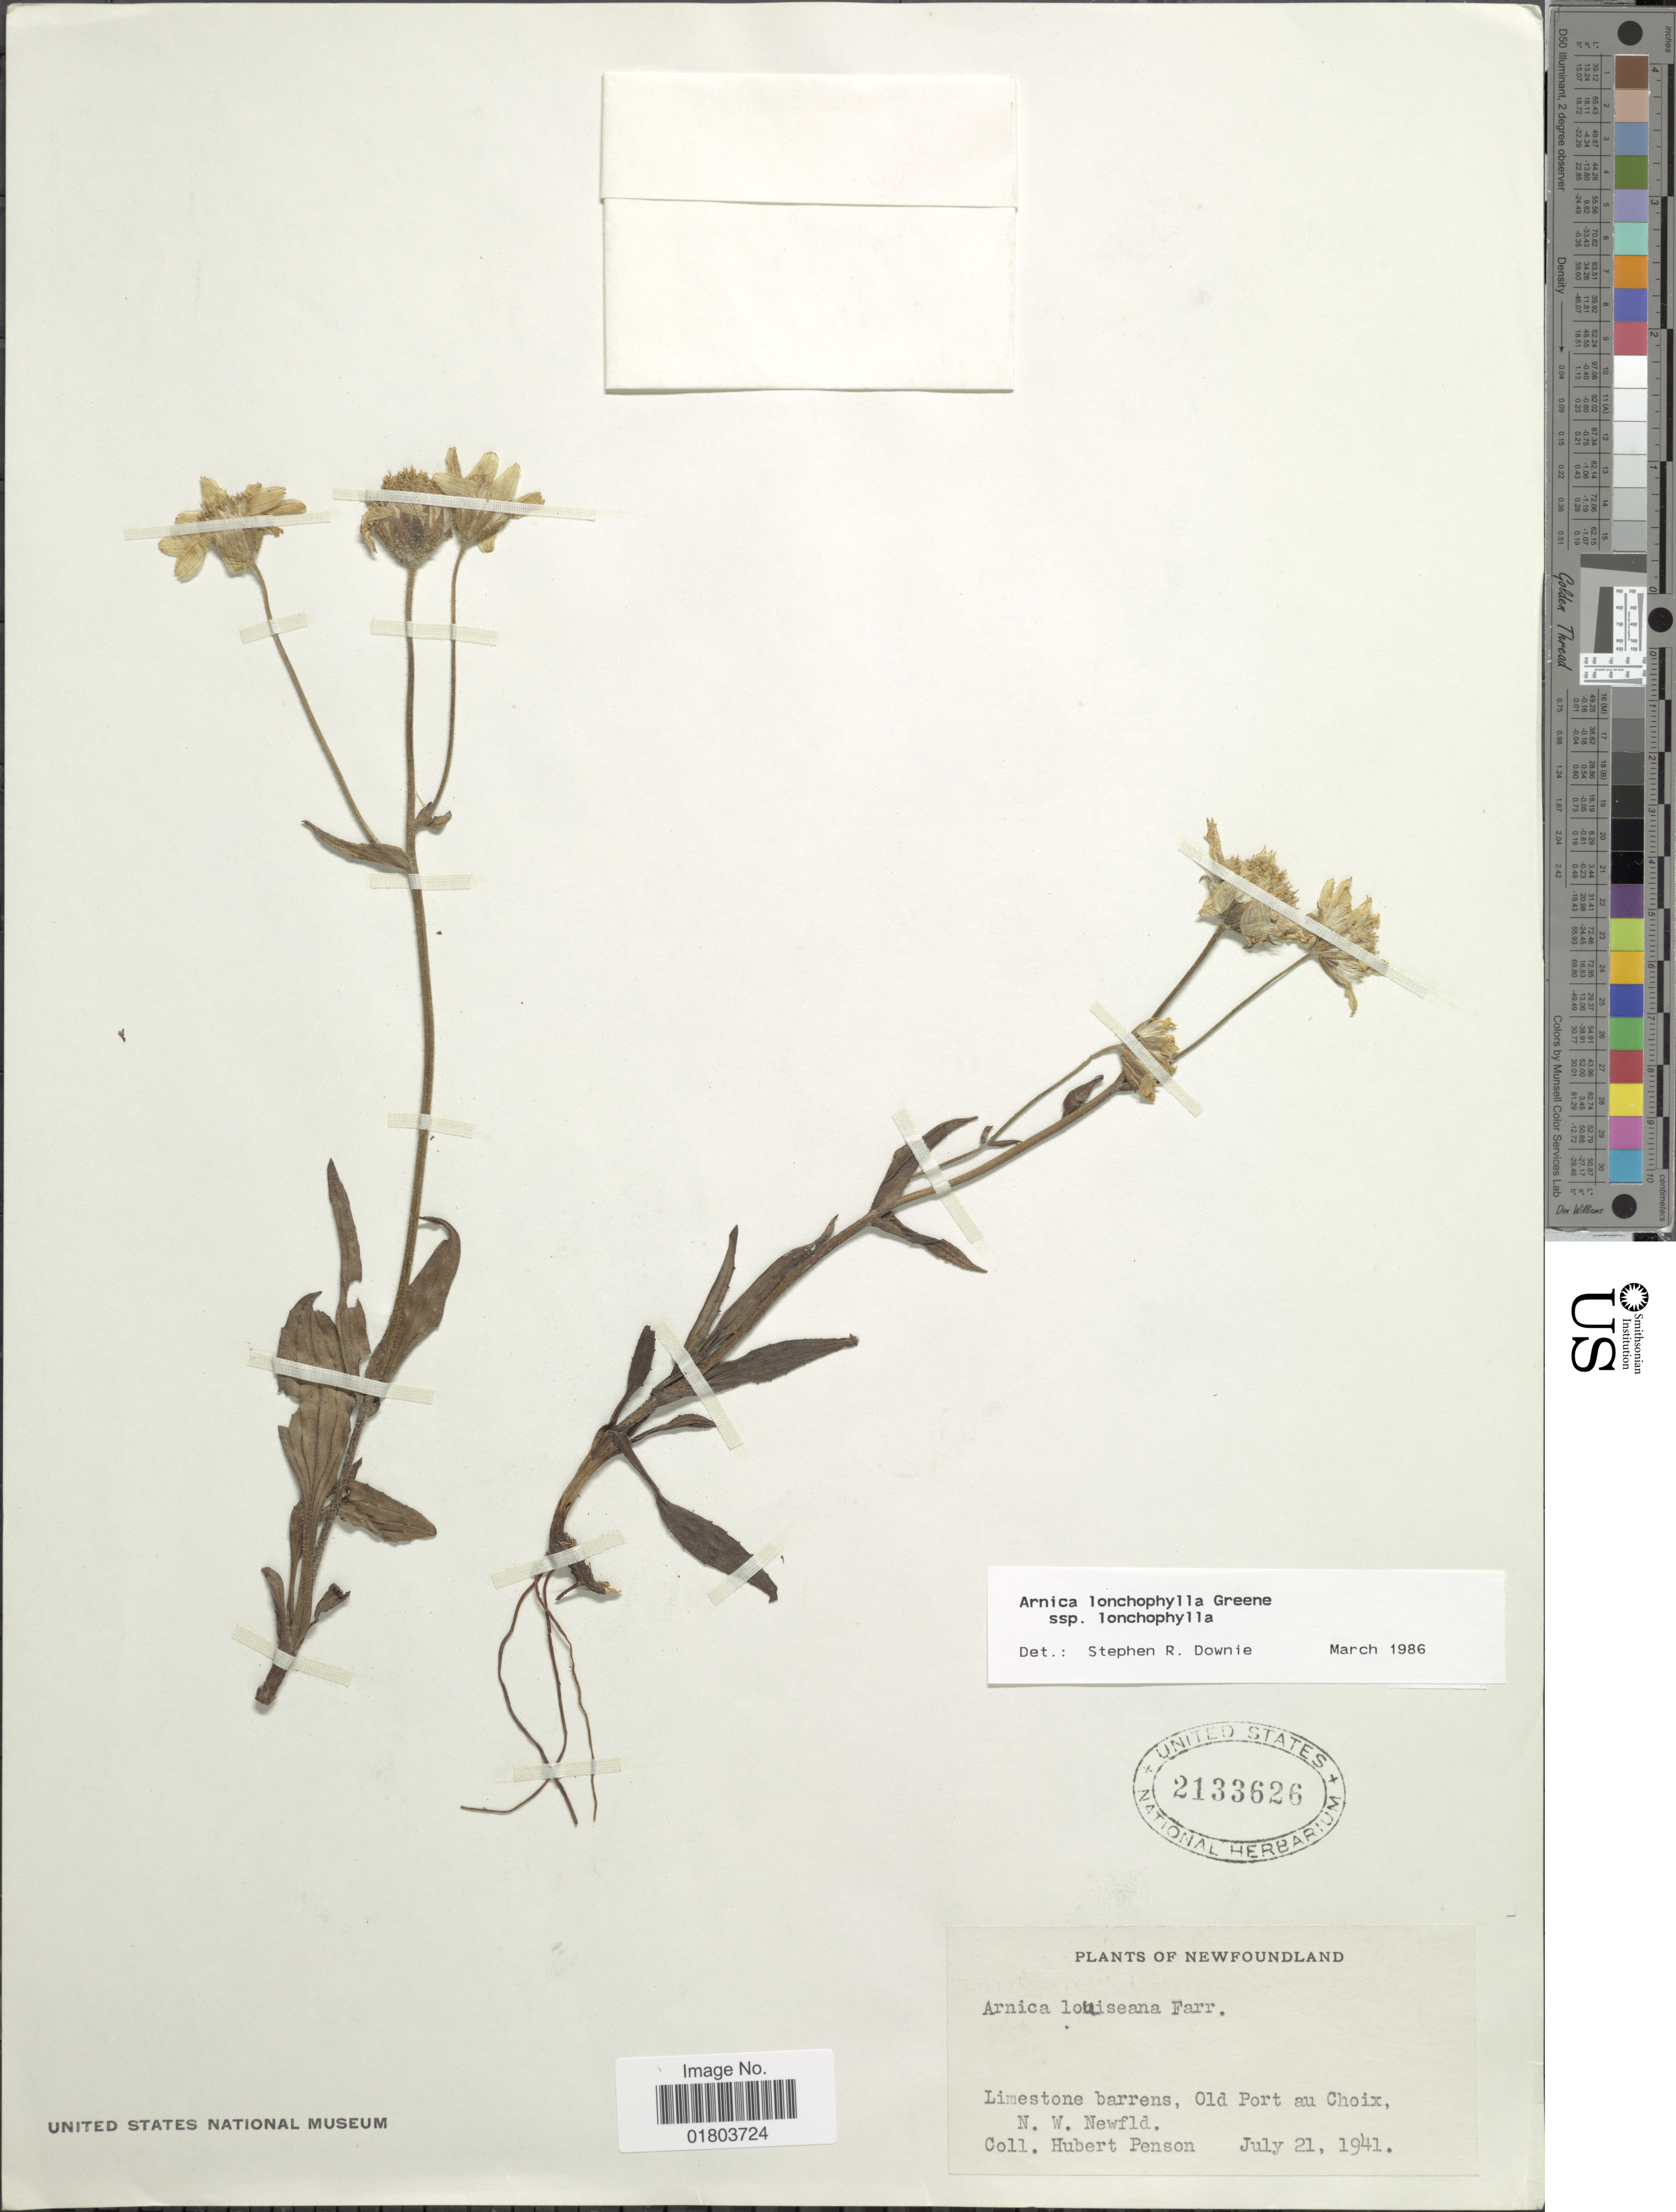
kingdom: Plantae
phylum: Tracheophyta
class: Magnoliopsida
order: Asterales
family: Asteraceae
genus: Arnica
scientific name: Arnica lonchophylla subsp. lonchophylla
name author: Greene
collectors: H. Penson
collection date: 1941-07-21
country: Canada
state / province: Newfoundland and Labrador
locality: Limestone barrens, Old Port au Choix, N.W. Newfld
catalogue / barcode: US 2133626